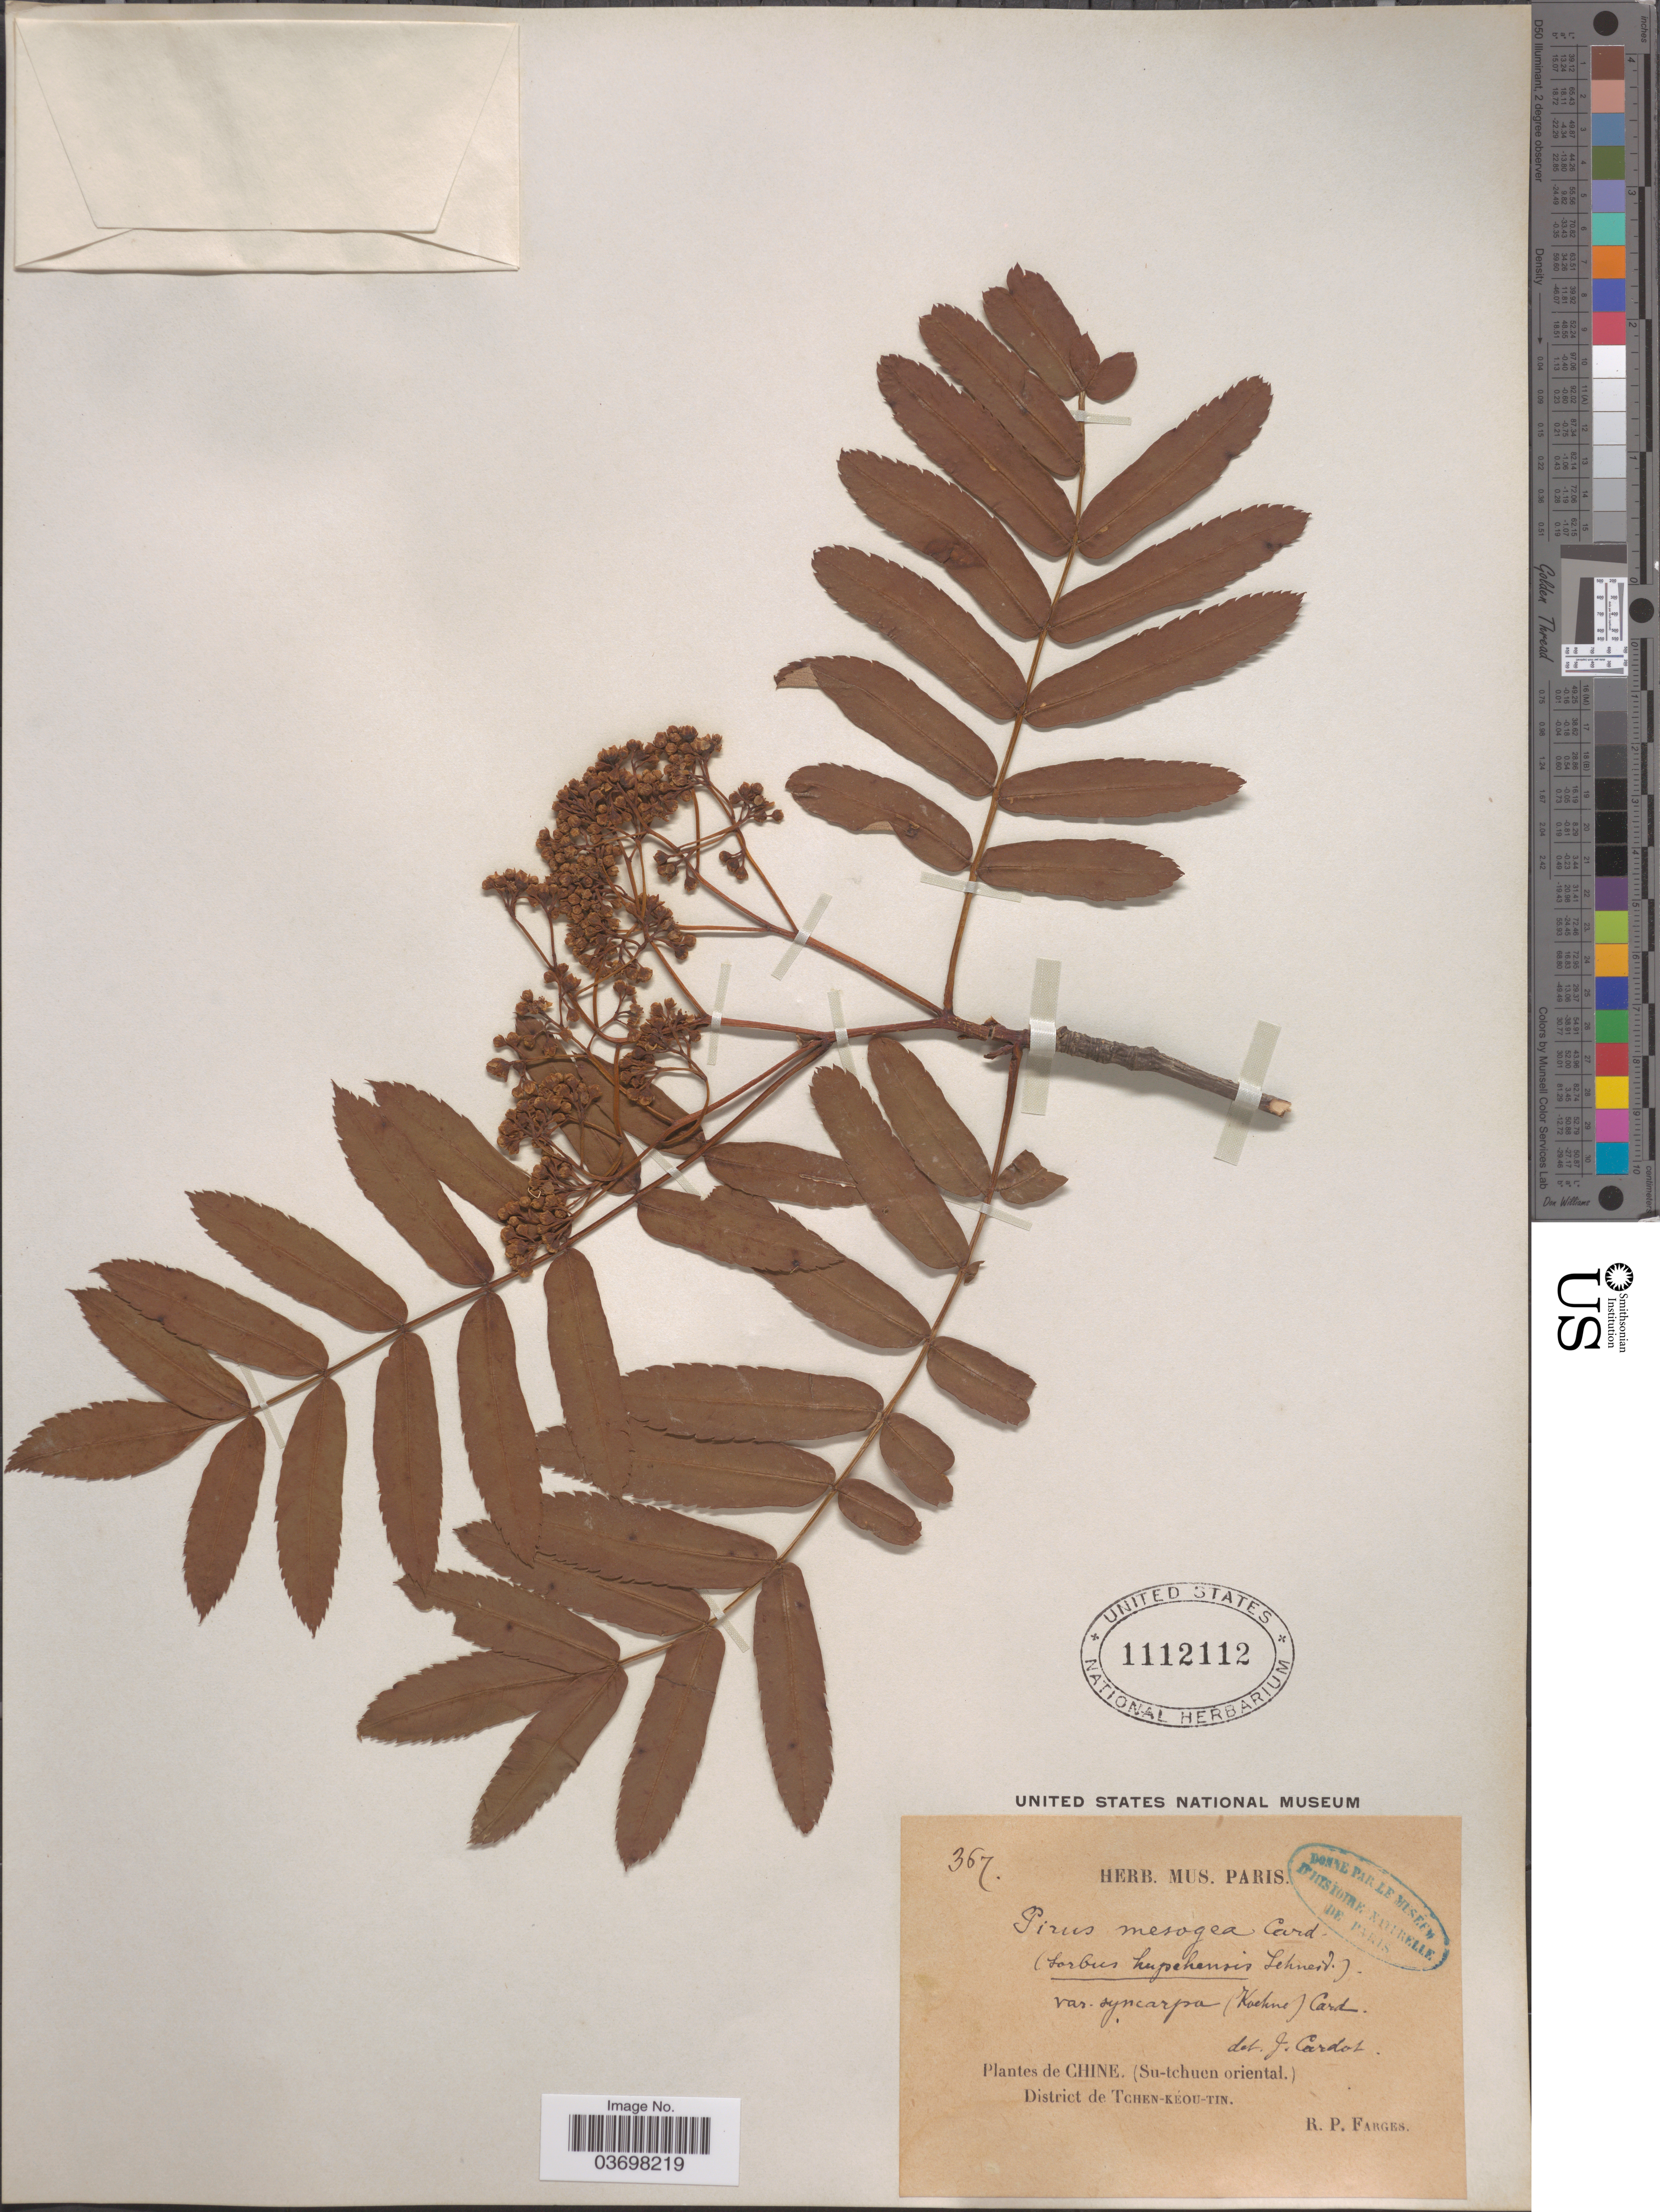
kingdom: Plantae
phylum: Tracheophyta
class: Magnoliopsida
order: Rosales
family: Rosaceae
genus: Sorbus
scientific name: Sorbus discolor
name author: hort.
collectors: R. Farges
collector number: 367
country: China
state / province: Sichuan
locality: Chine. (Su-tchuen oriental). District de Tchen-keou-tin.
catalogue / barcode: US 1112112